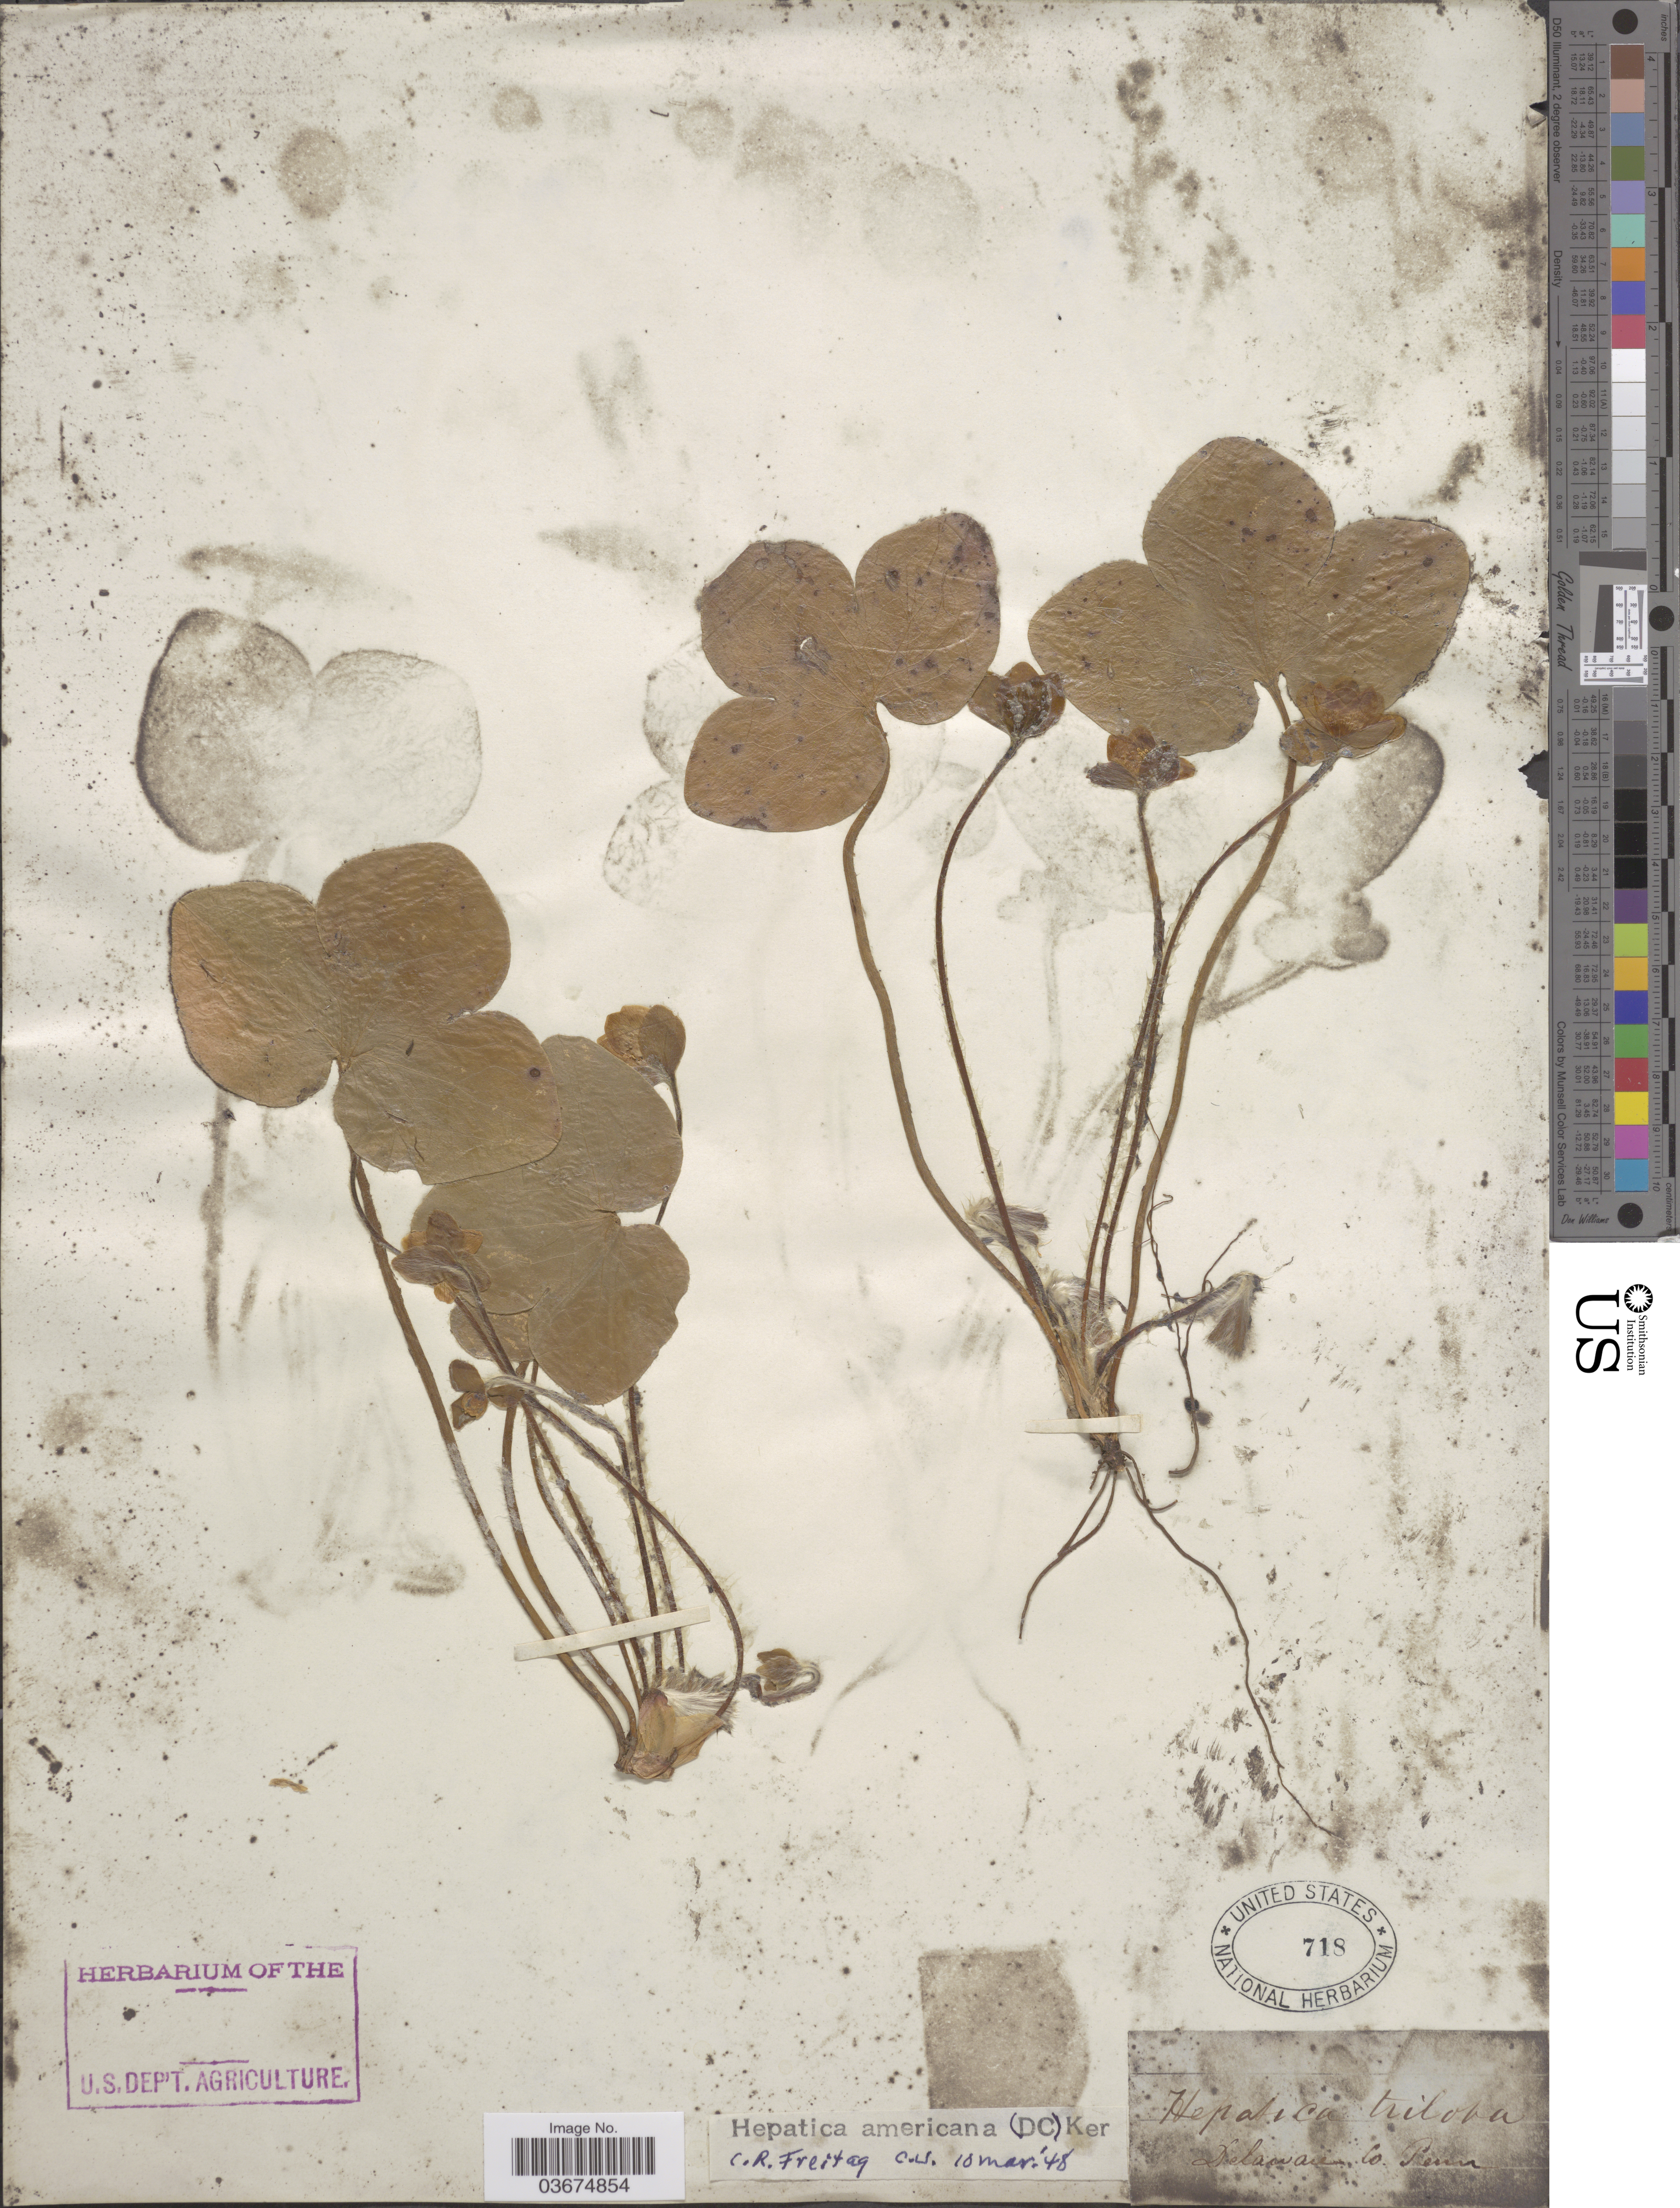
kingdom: Plantae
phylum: Tracheophyta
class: Magnoliopsida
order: Ranunculales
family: Ranunculaceae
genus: Hepatica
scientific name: Hepatica americana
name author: (DC.) Ker Gawl.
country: United States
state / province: Pennsylvania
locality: Delaware Co.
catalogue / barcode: US 718